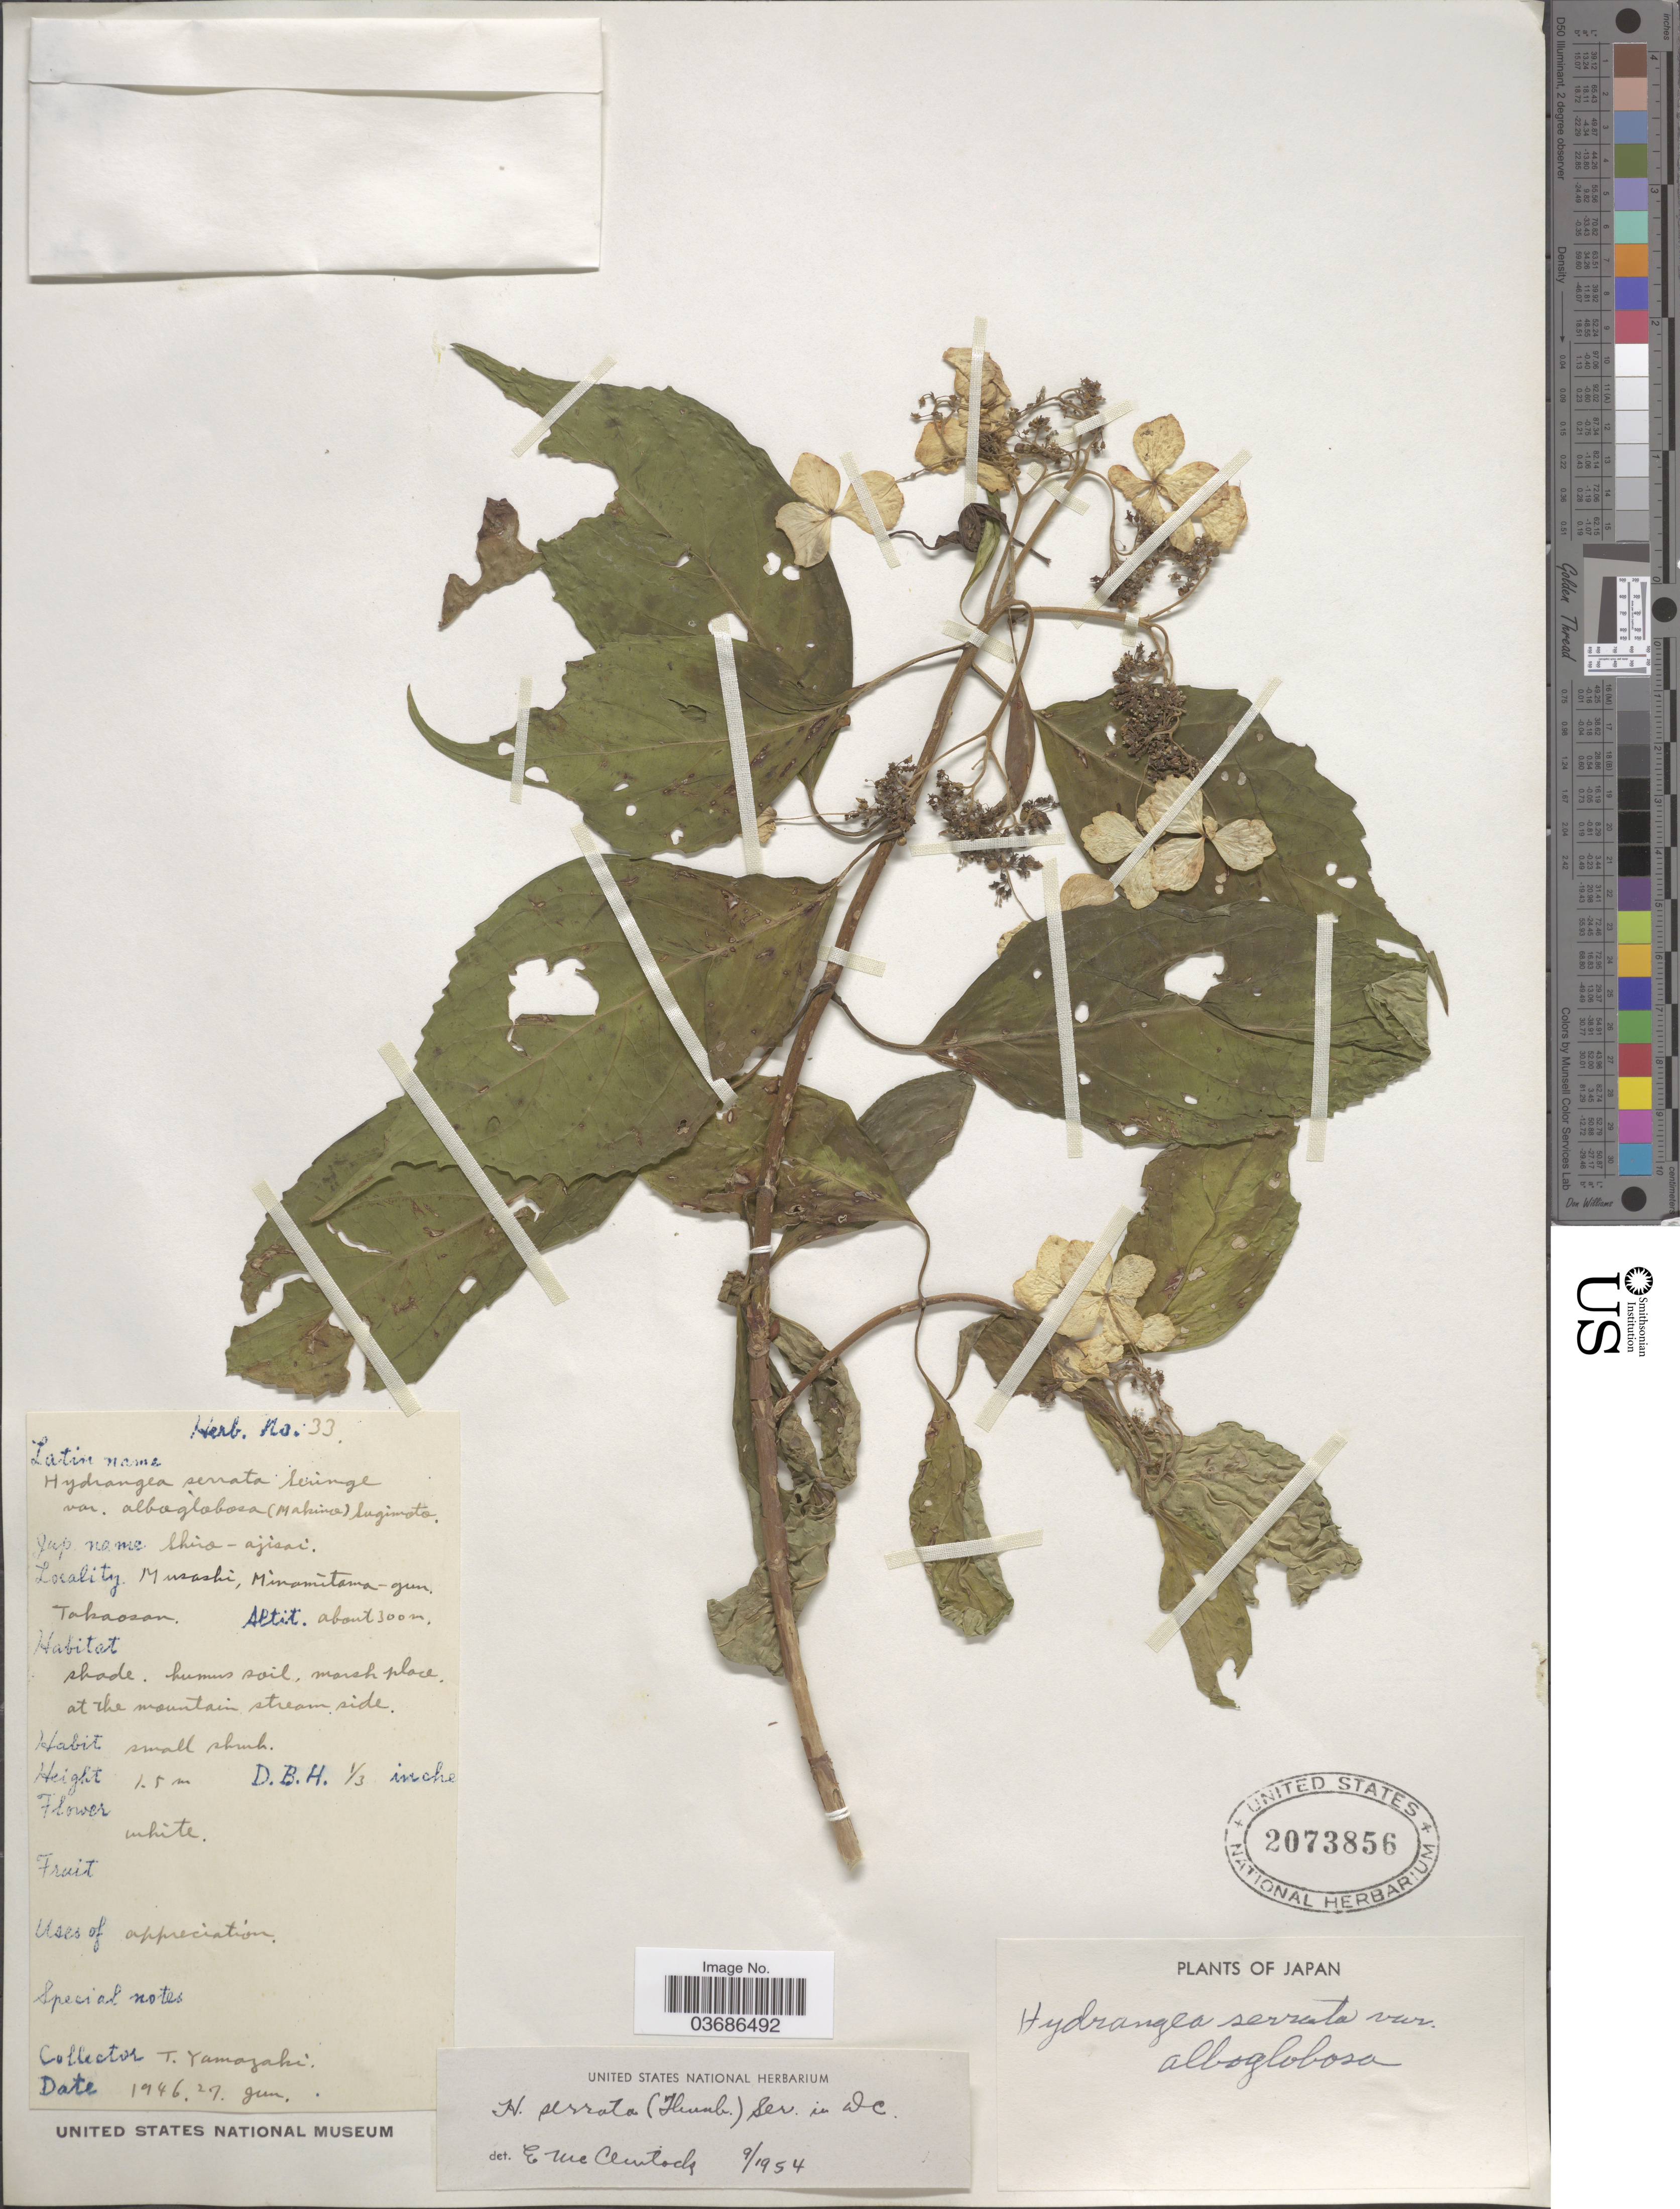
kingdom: Plantae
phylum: Tracheophyta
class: Magnoliopsida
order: Cornales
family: Hydrangeaceae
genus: Hydrangea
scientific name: Hydrangea serrata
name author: (Thunb.) Ser.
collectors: T. Yamazaki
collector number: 33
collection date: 1946-06-27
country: Japan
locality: Musashi, Minamitama-gun. Takaosan.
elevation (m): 300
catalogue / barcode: US 2073856